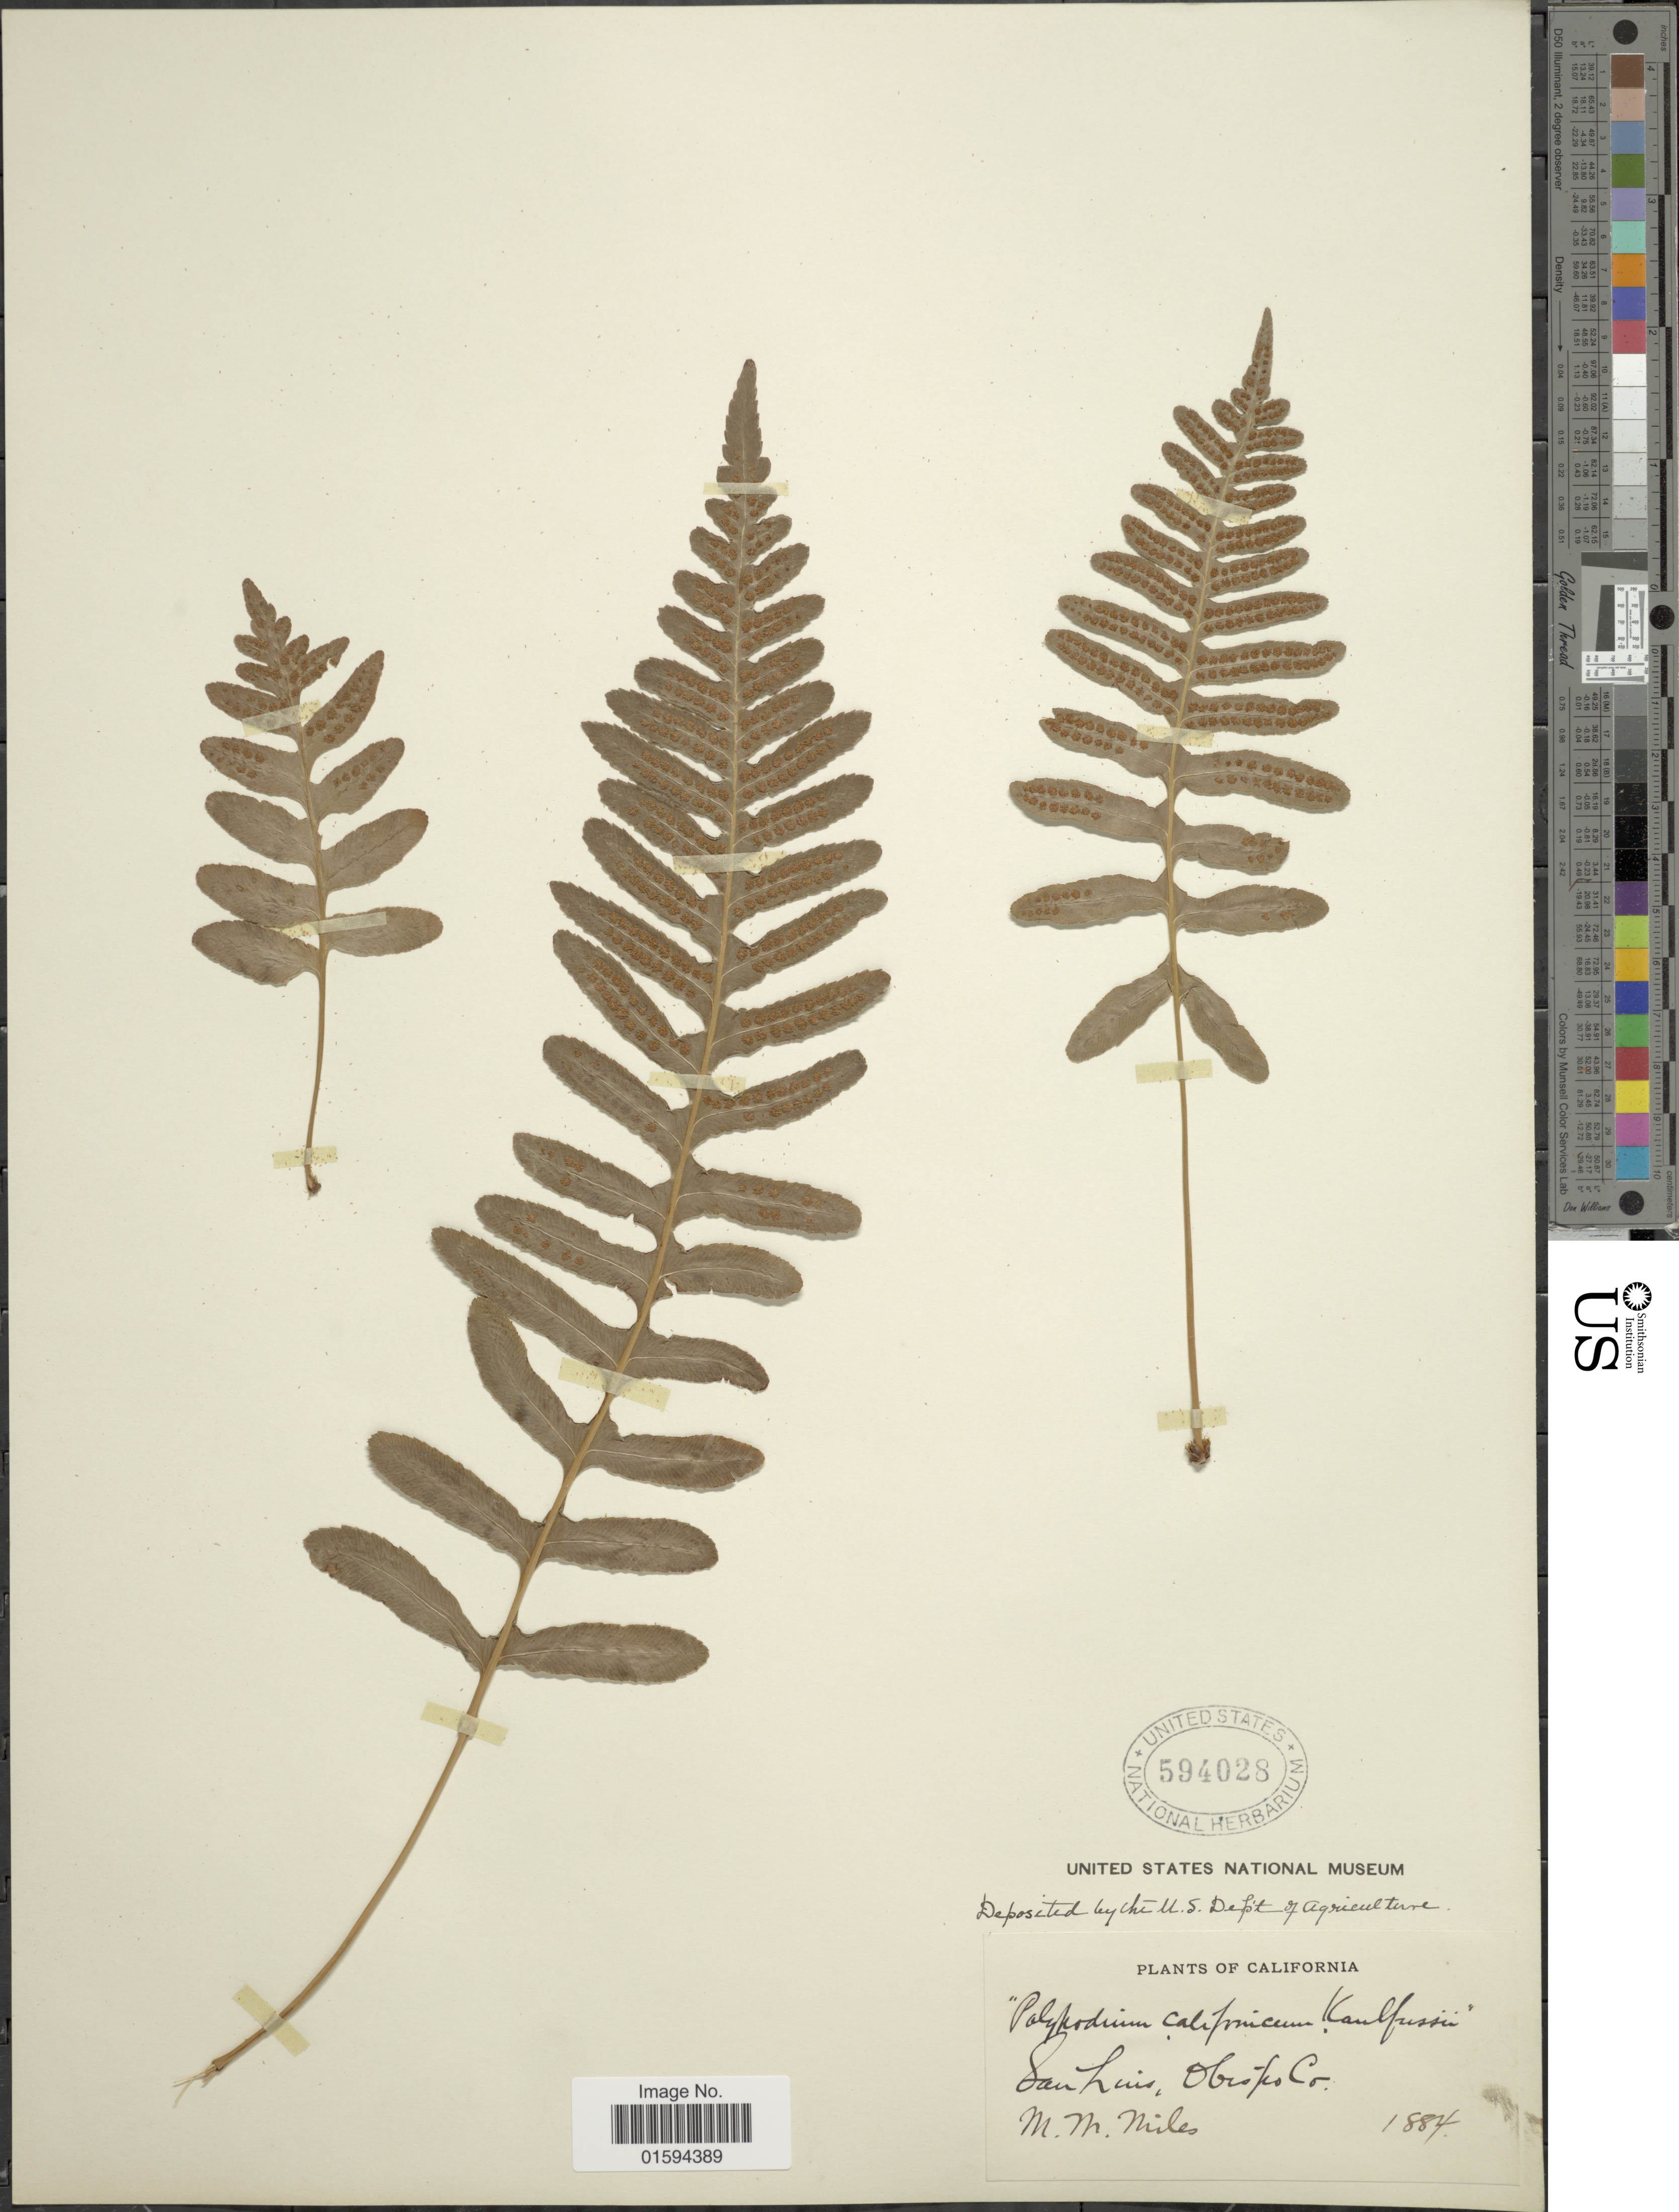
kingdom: Plantae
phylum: Tracheophyta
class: Polypodiopsida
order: Polypodiales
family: Polypodiaceae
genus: Polypodium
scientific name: Polypodium californicum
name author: Kaulf.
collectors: M. Miles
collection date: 1884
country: United States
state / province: California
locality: San Luis, Obispo Co.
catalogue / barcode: US 594028